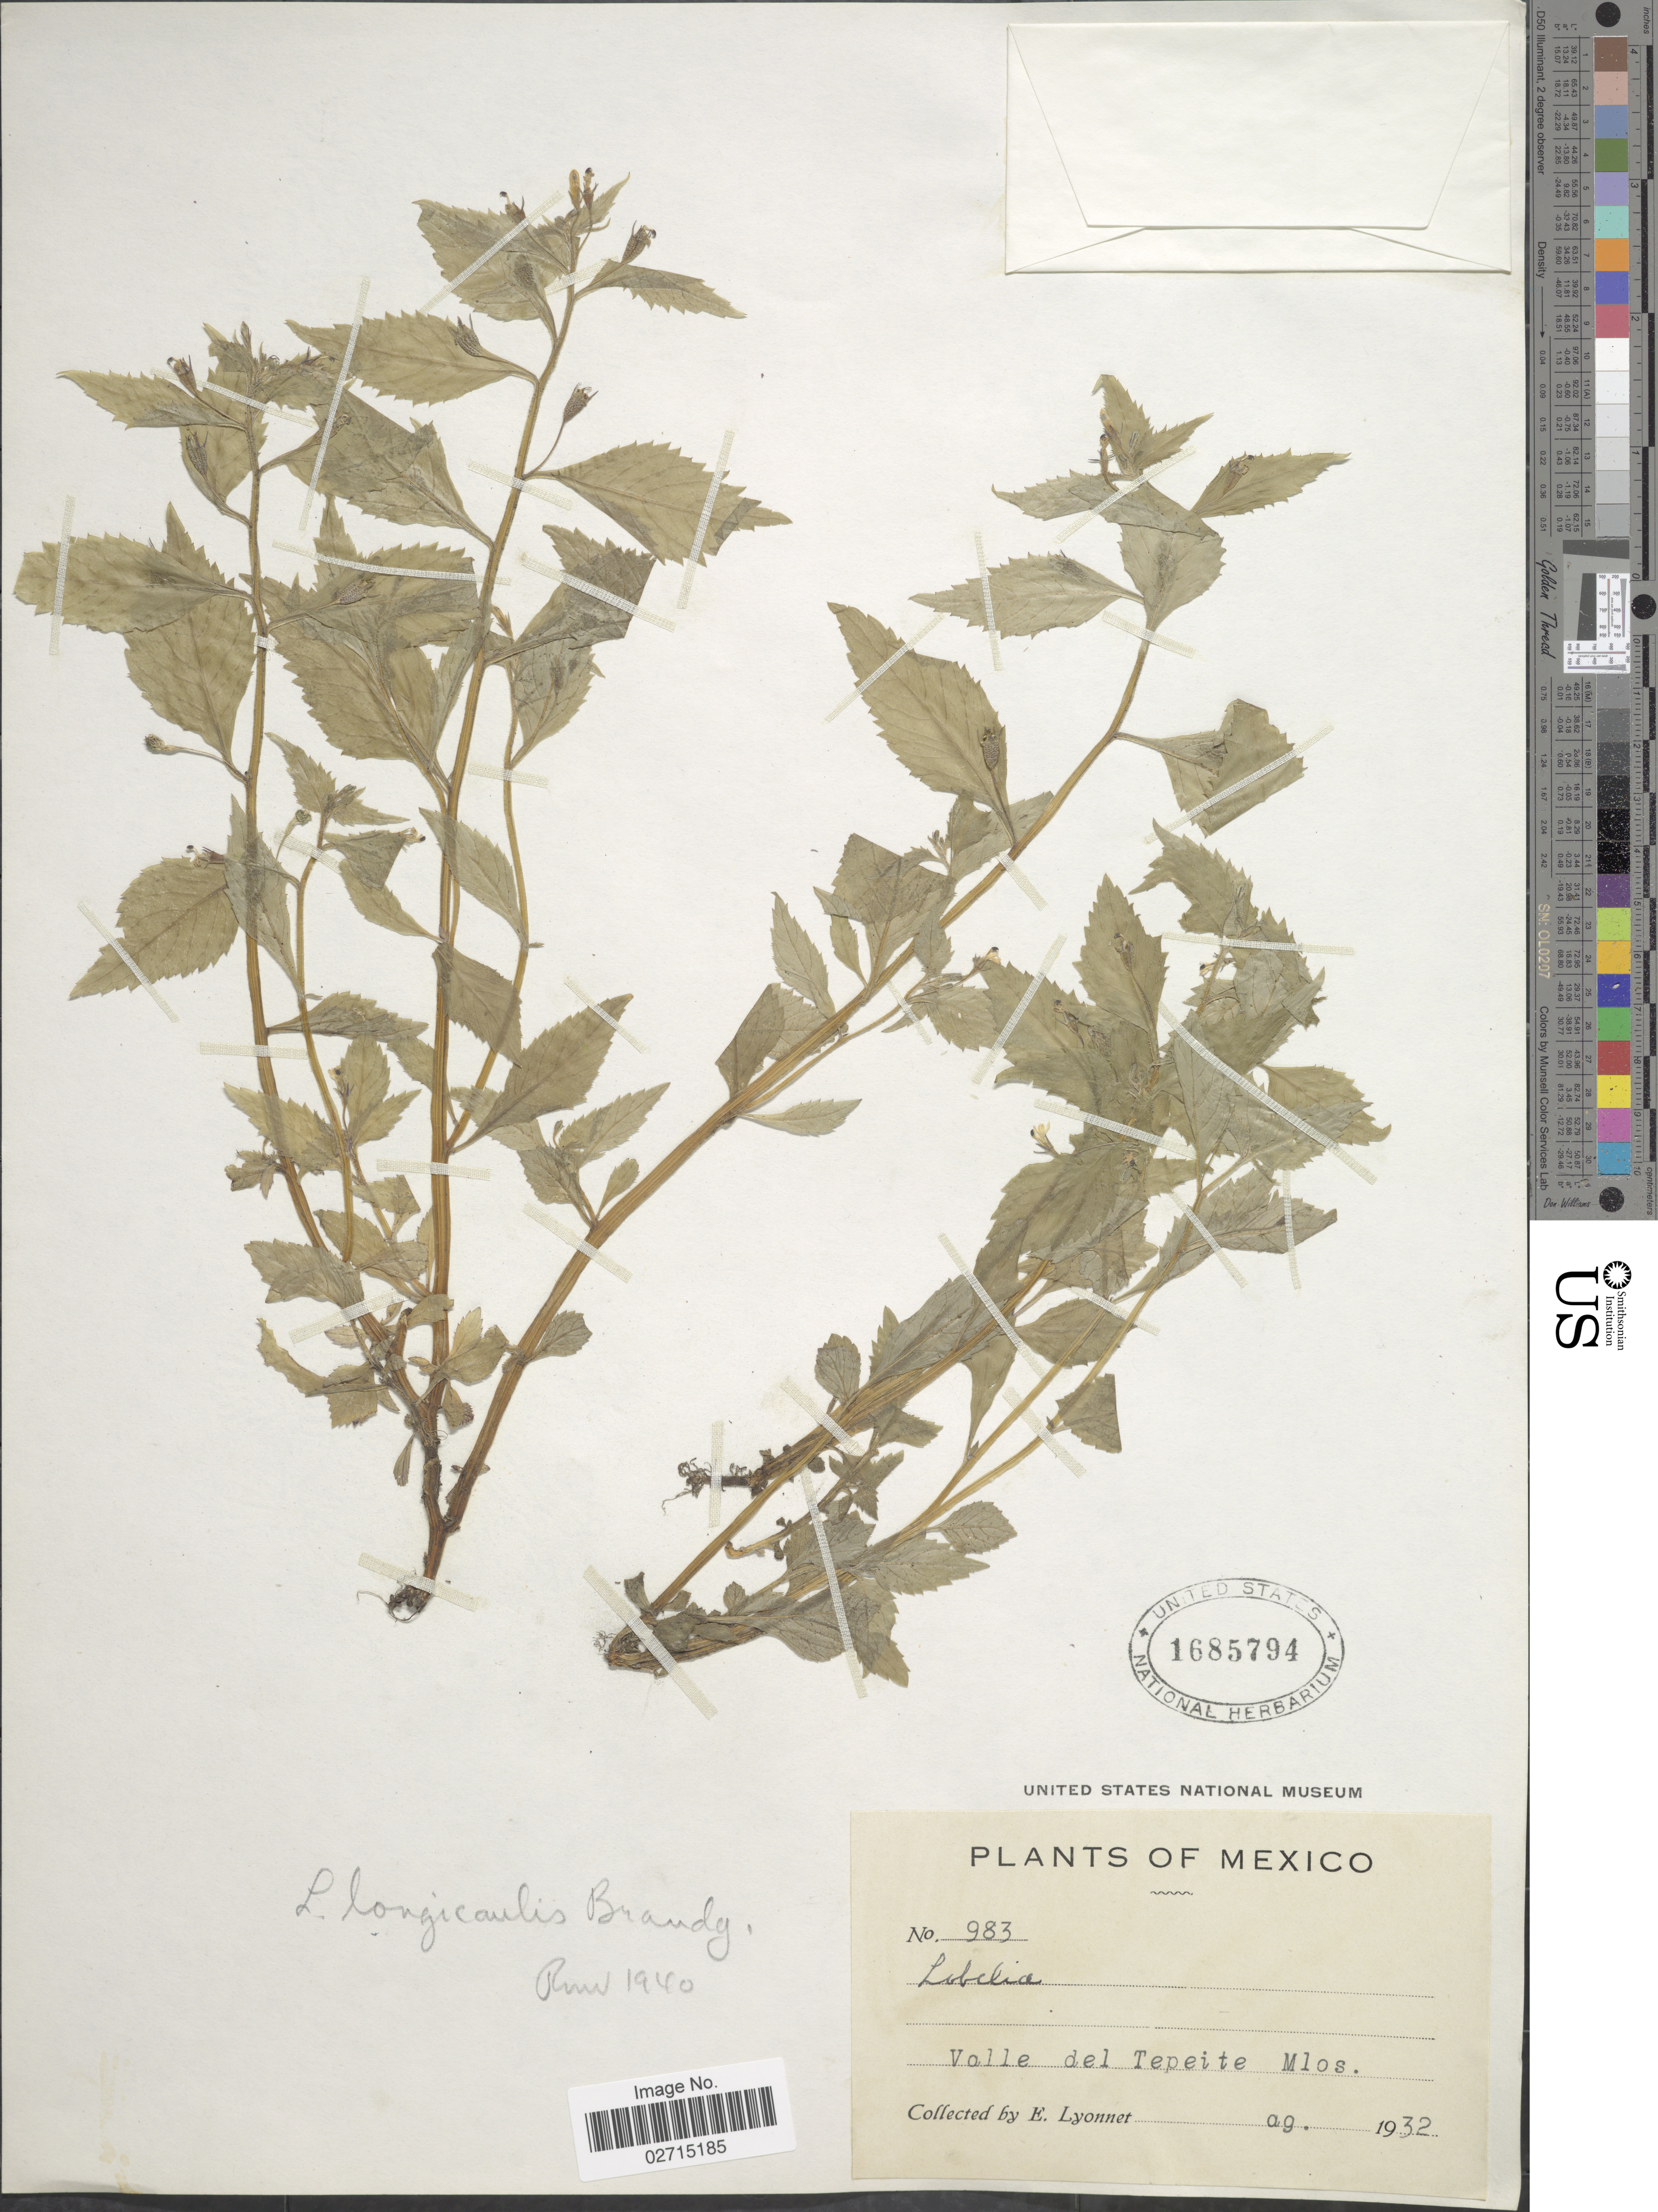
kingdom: Plantae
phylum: Tracheophyta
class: Magnoliopsida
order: Asterales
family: Campanulaceae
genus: Lobelia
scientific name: Lobelia longicaulis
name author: Brandegee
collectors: E. Lyonnet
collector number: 983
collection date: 1932-08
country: Mexico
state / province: Morelos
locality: Valle del Tepeite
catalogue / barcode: US 1685794